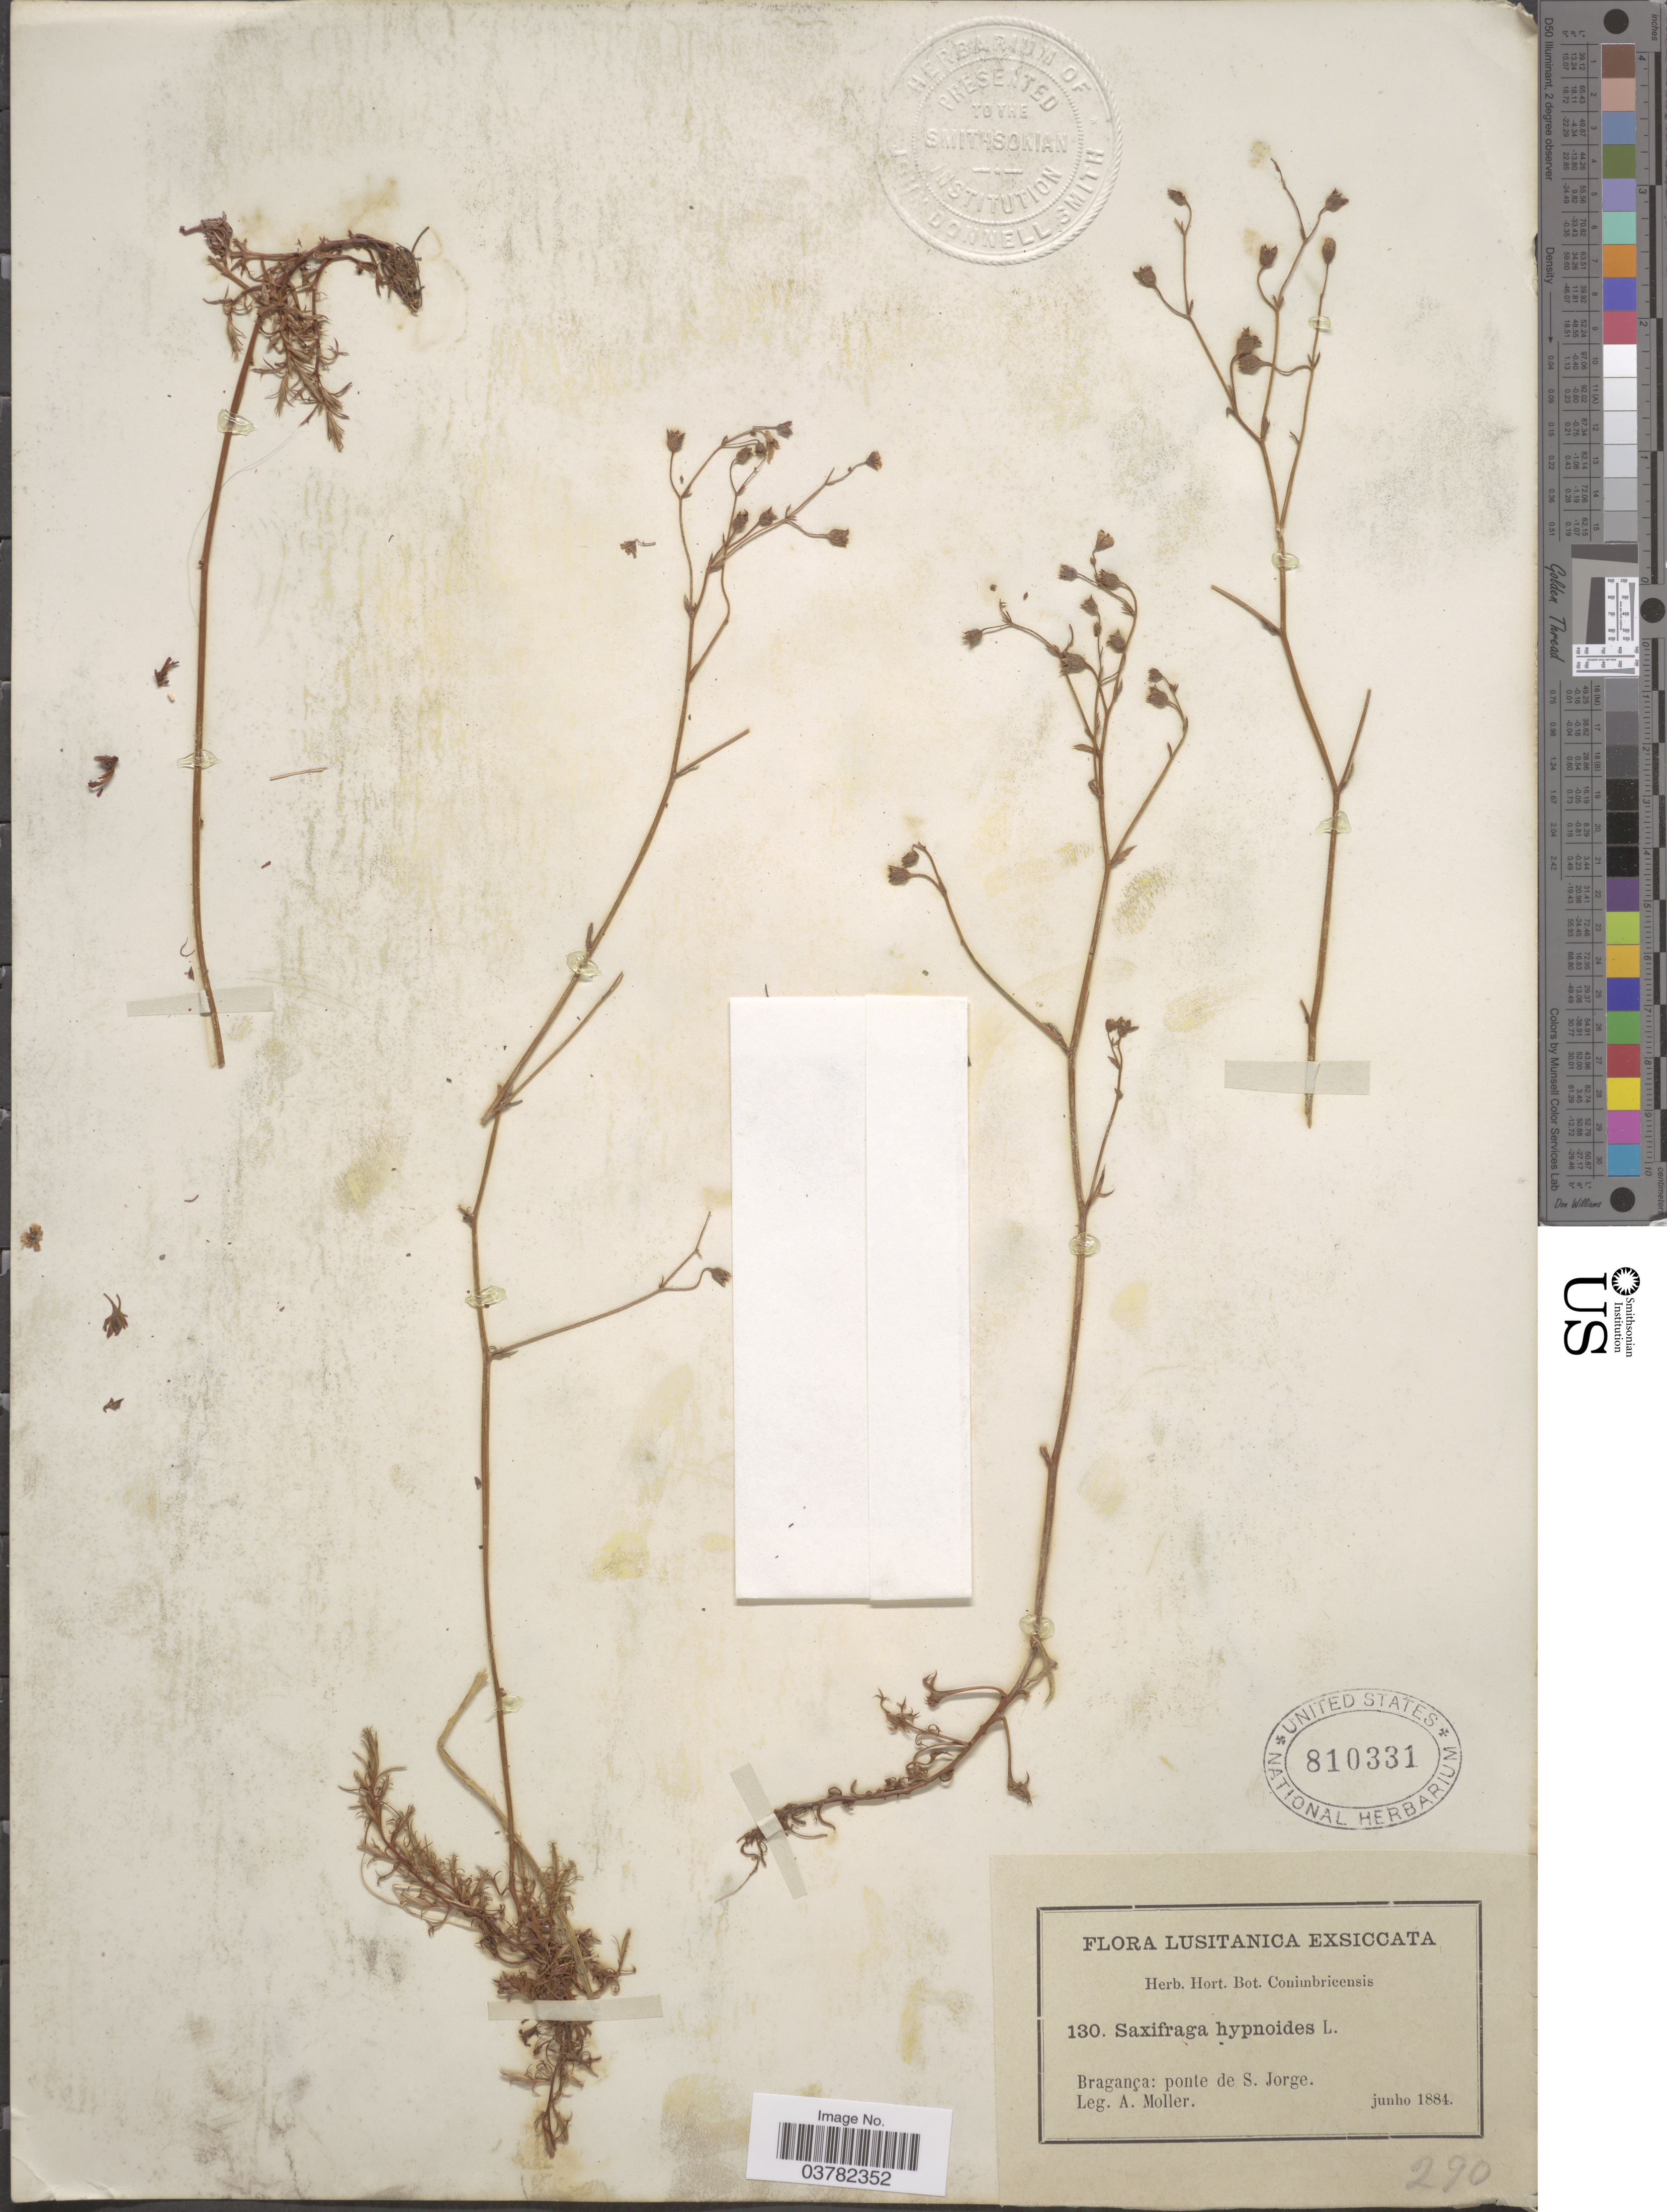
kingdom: Plantae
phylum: Tracheophyta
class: Magnoliopsida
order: Saxifragales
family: Saxifragaceae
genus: Saxifraga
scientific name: Saxifraga hypnoides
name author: L.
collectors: A. Moller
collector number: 130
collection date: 1884-06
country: Portugal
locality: Bragança: ponte de S. Jorge.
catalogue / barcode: US 810331